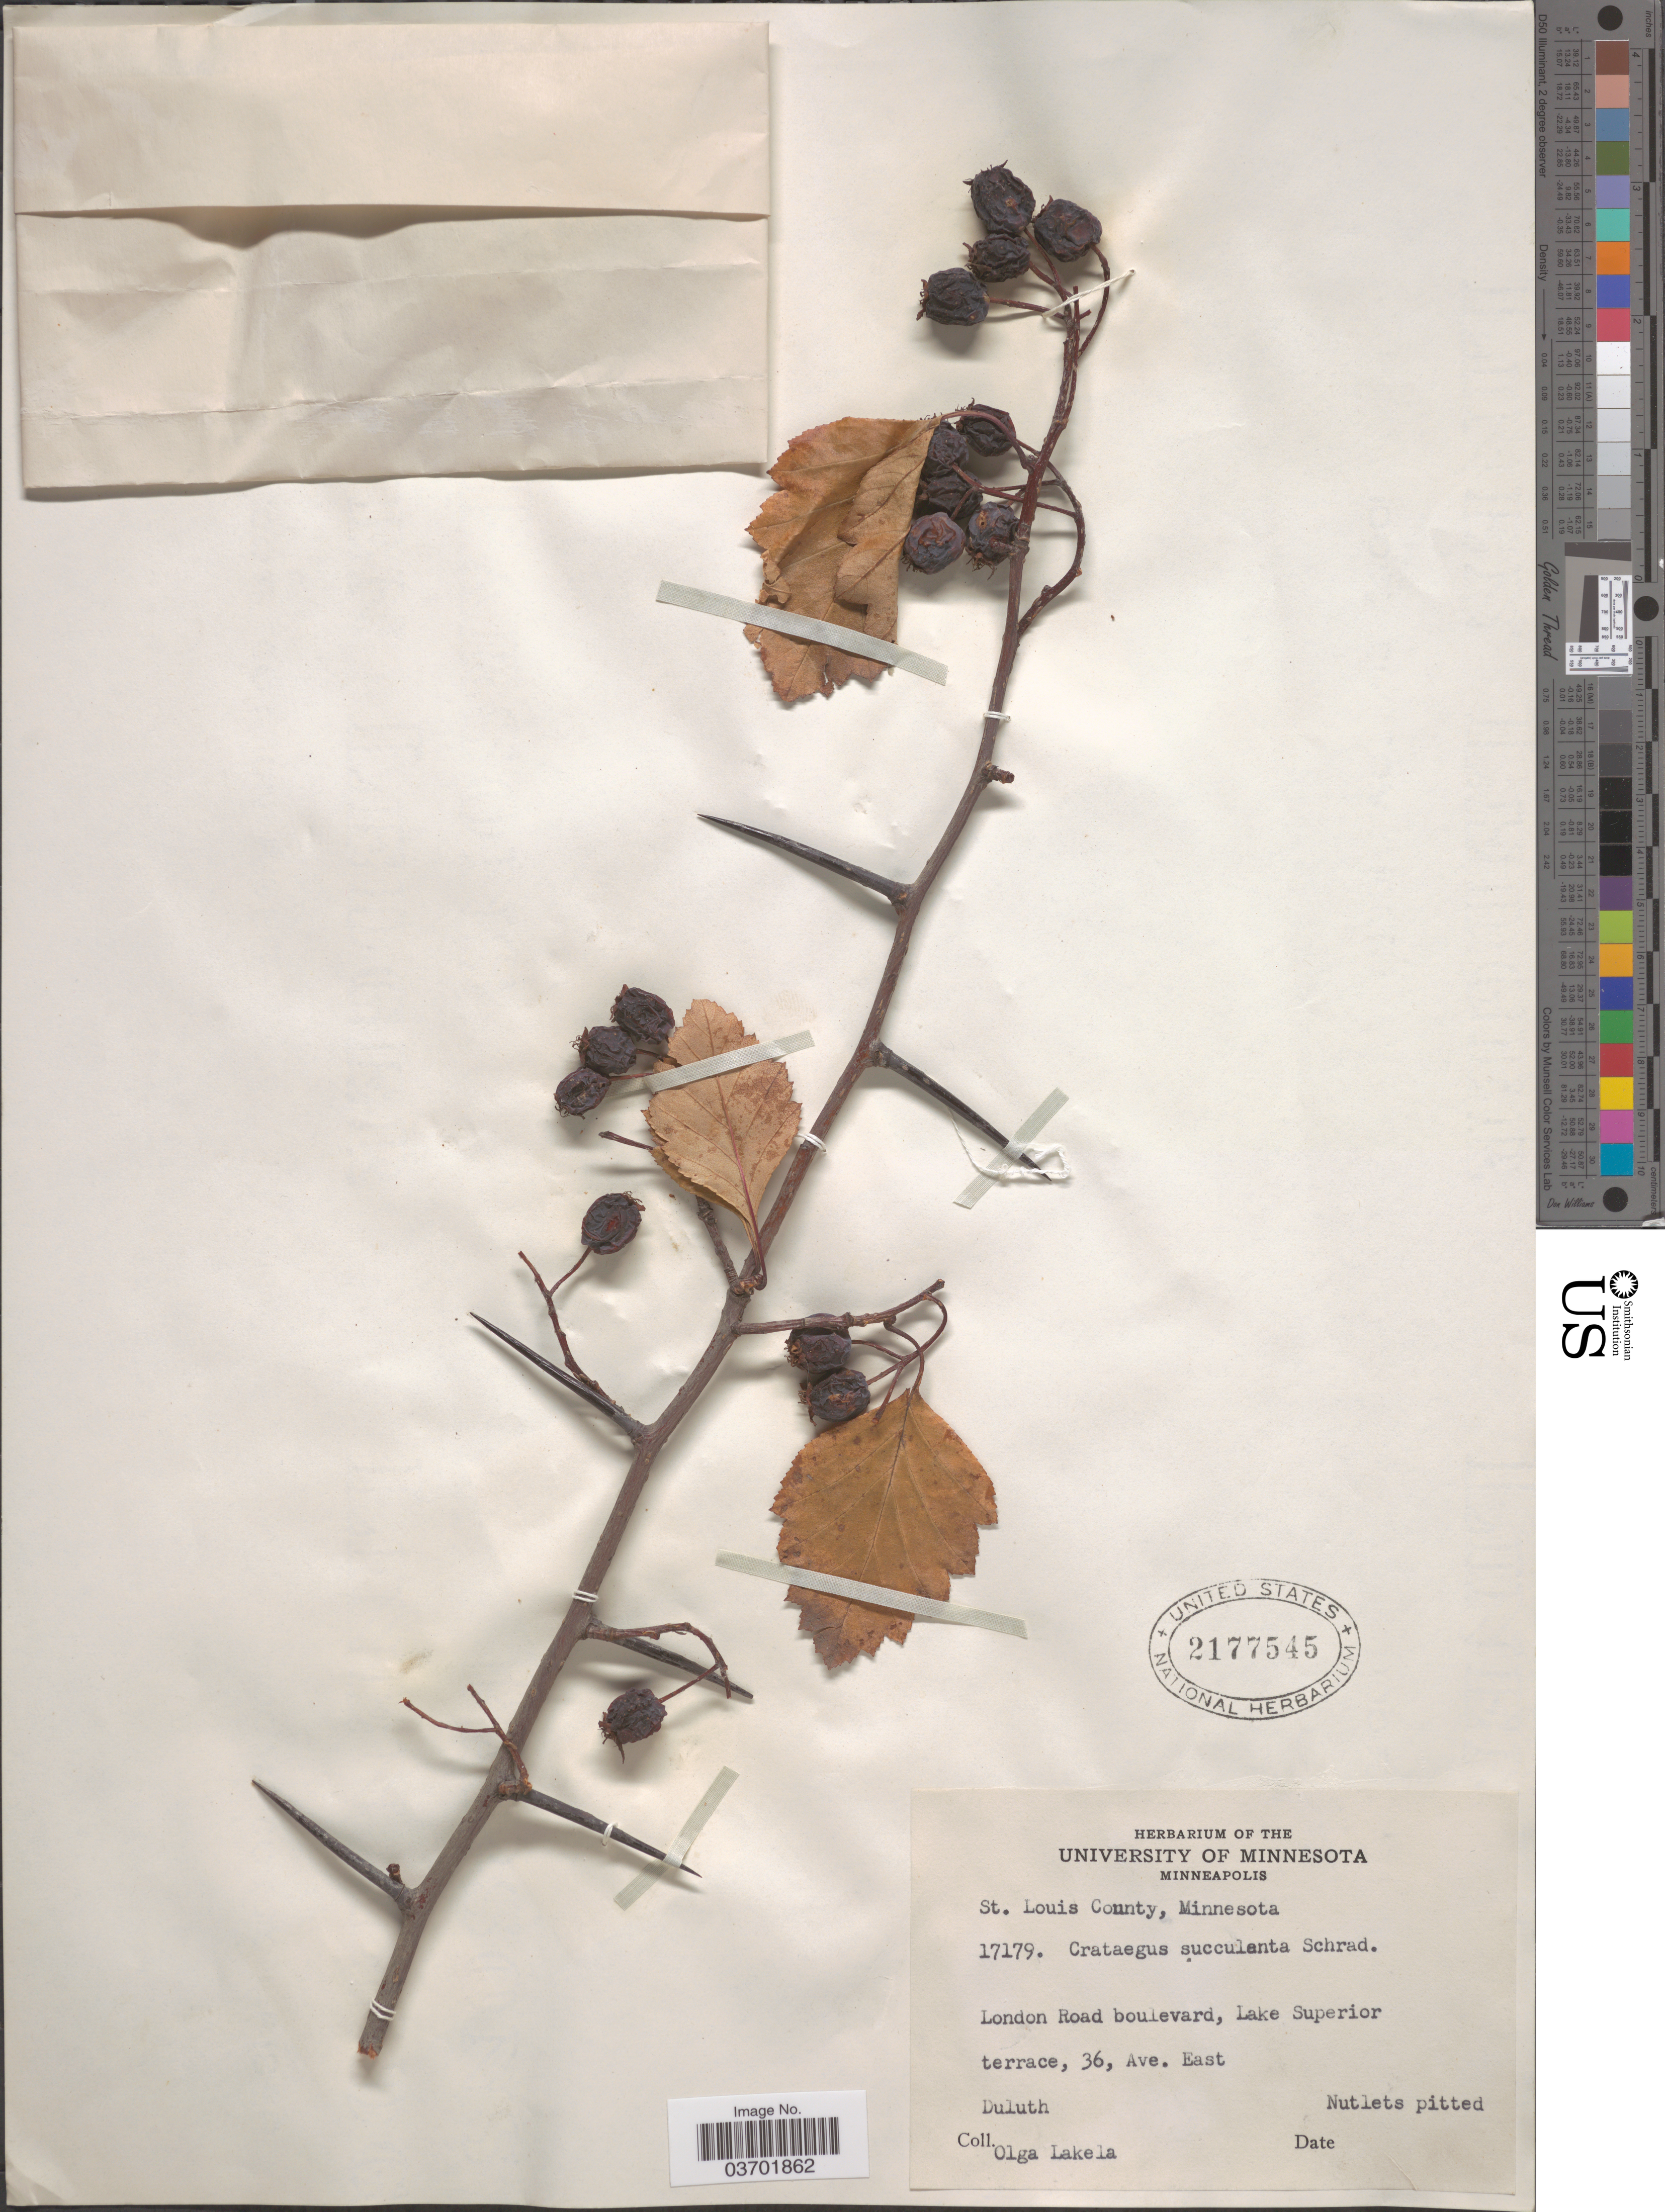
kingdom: Plantae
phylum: Tracheophyta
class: Magnoliopsida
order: Rosales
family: Rosaceae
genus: Crataegus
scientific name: Crataegus succulenta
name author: Schrad. ex Link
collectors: O. K. Lakela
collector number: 17179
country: United States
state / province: Minnesota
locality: St. Louis County. London Road boulevard, Lake Superior terrace, 36, Ave. East Duluth.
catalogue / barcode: US 2177545